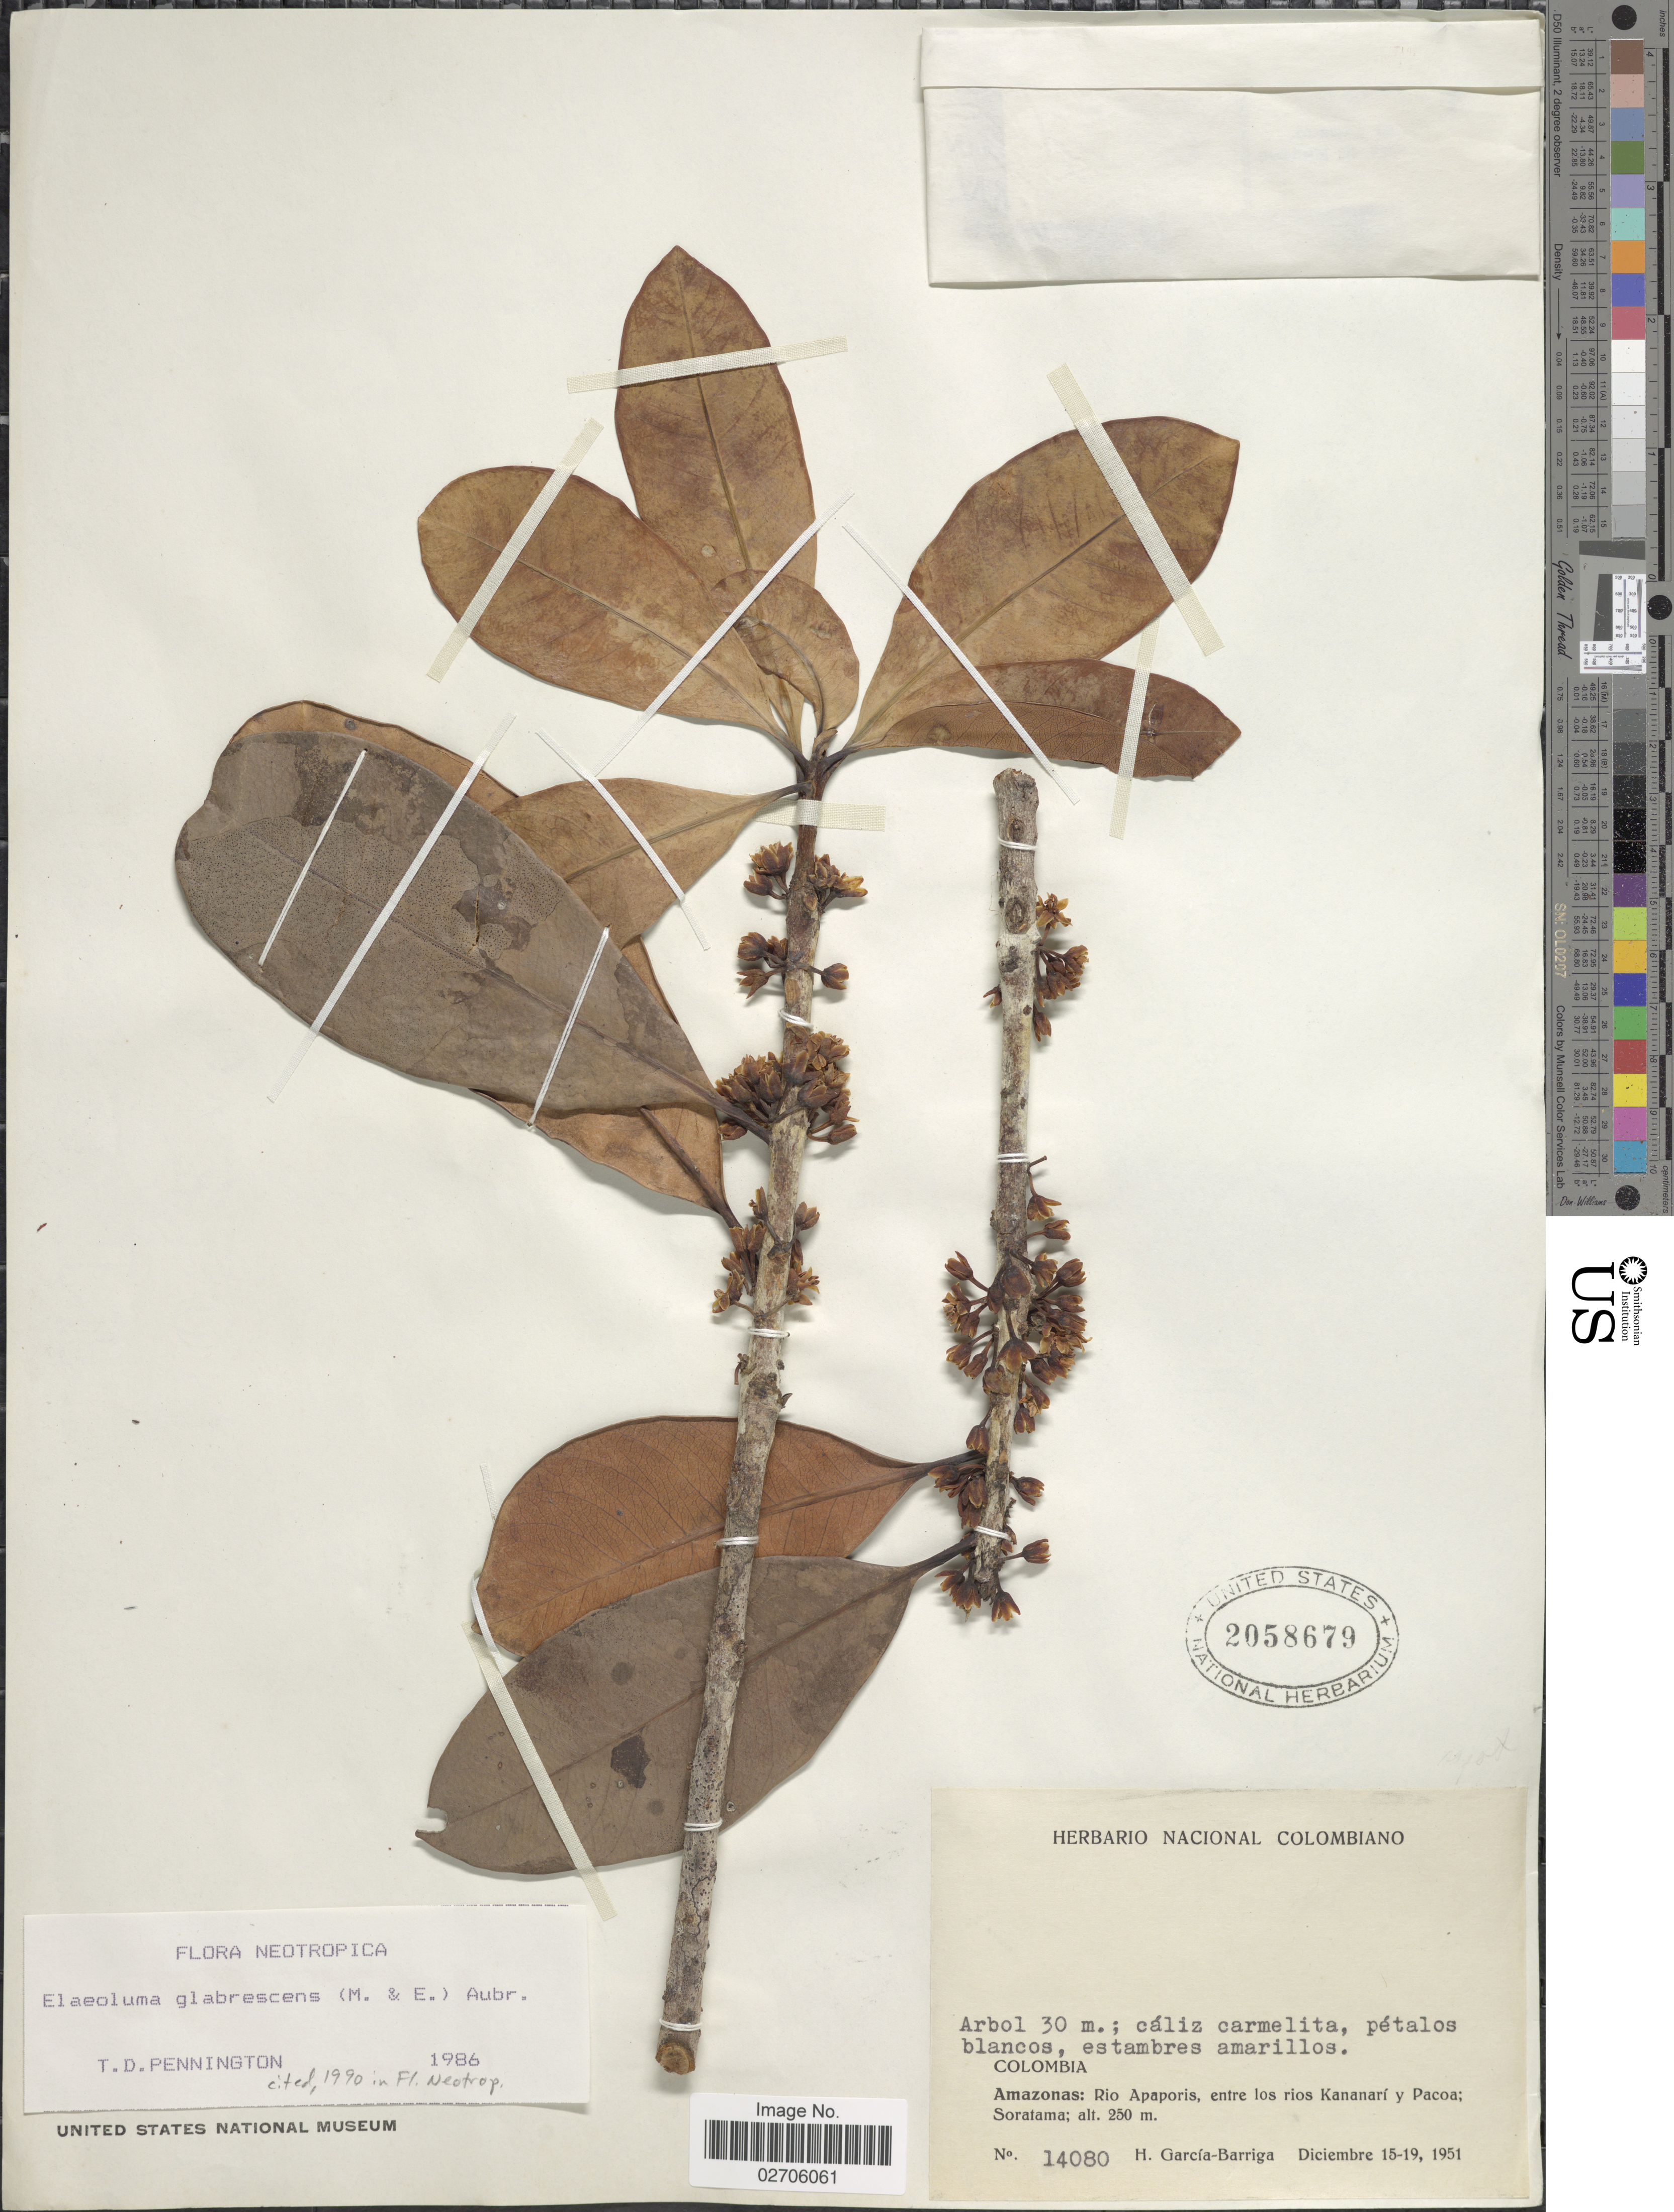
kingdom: Plantae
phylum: Tracheophyta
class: Magnoliopsida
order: Ericales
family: Sapotaceae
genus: Elaeoluma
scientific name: Elaeoluma glabrescens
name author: (Mart. & Eichler) Aubrév.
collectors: H. García Barriga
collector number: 14080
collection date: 1951-12-15/1951-12-19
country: Colombia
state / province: Amazônas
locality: Rio Apaporis, entre los rios Kananarí y Pacoa; Soratama.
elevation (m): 250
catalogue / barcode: US 2058679